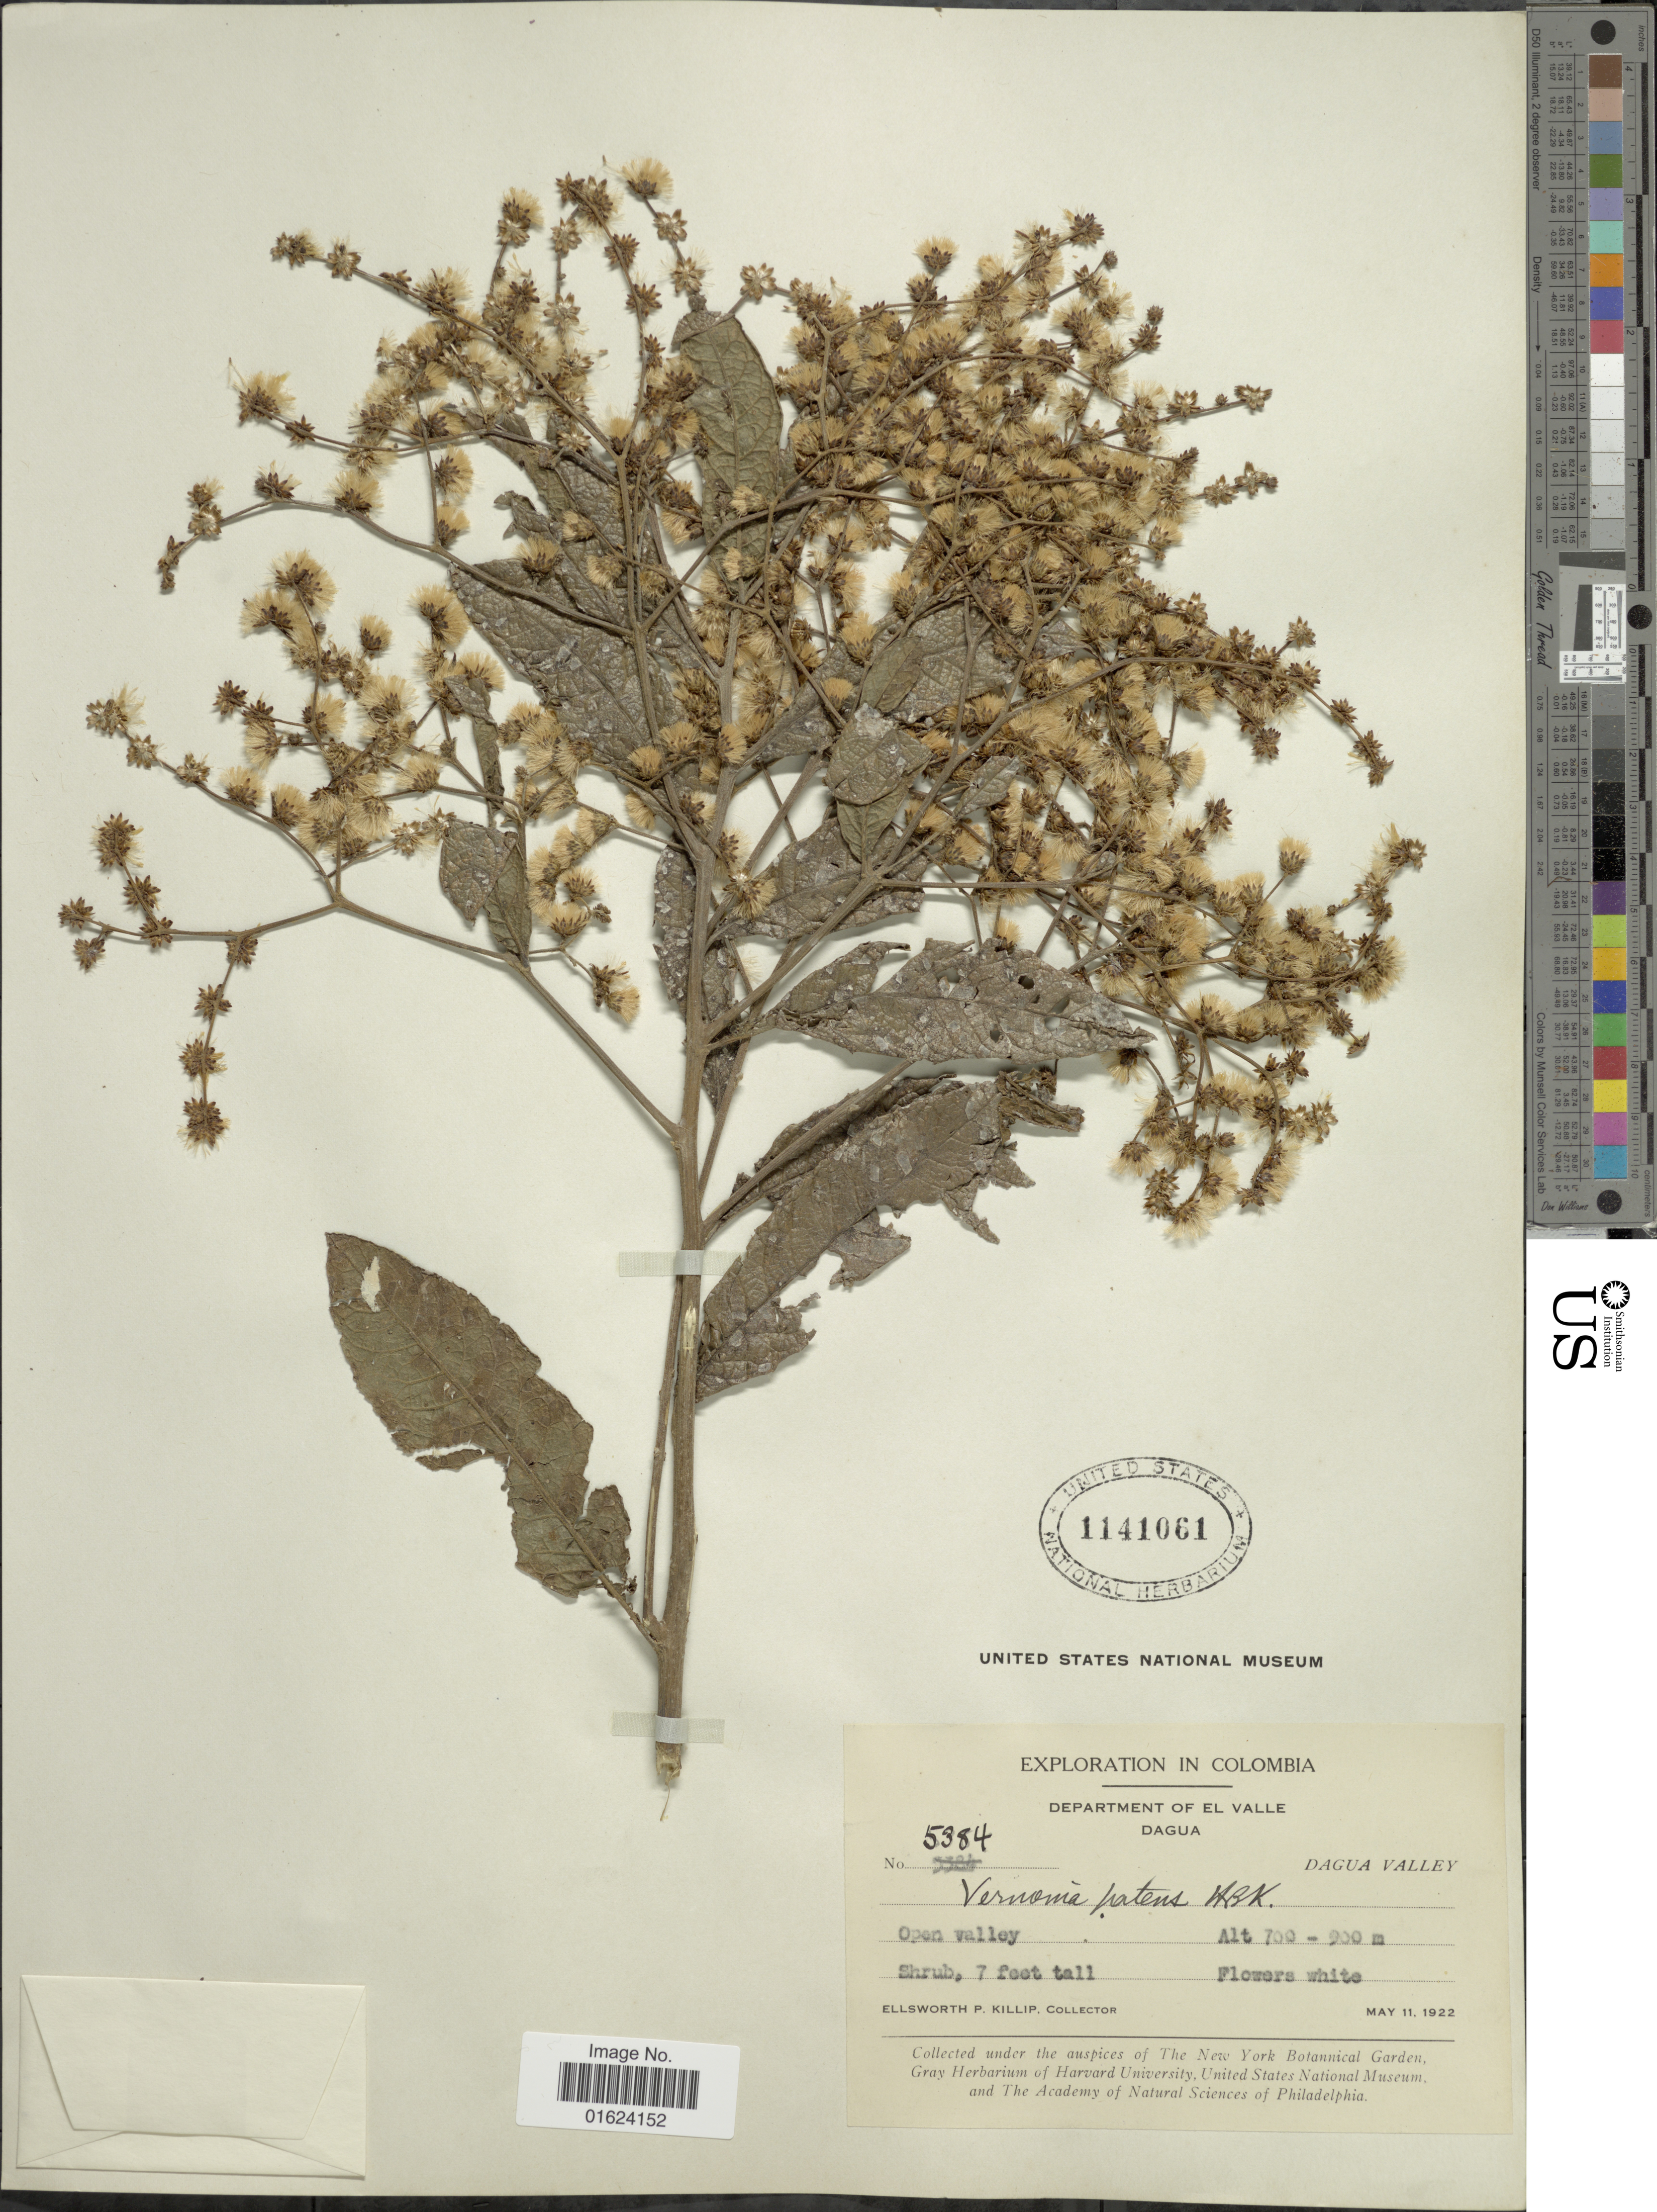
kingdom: Plantae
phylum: Tracheophyta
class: Magnoliopsida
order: Asterales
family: Asteraceae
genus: Vernonanthura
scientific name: Vernonanthura patens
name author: (Kunth) H. Rob.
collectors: E. P. Killip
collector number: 5384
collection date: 1922-05-11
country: Colombia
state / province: Valle del Cauca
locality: Department of el Valle, Dagua. Dagua Valley.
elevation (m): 700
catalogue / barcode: US 1141061